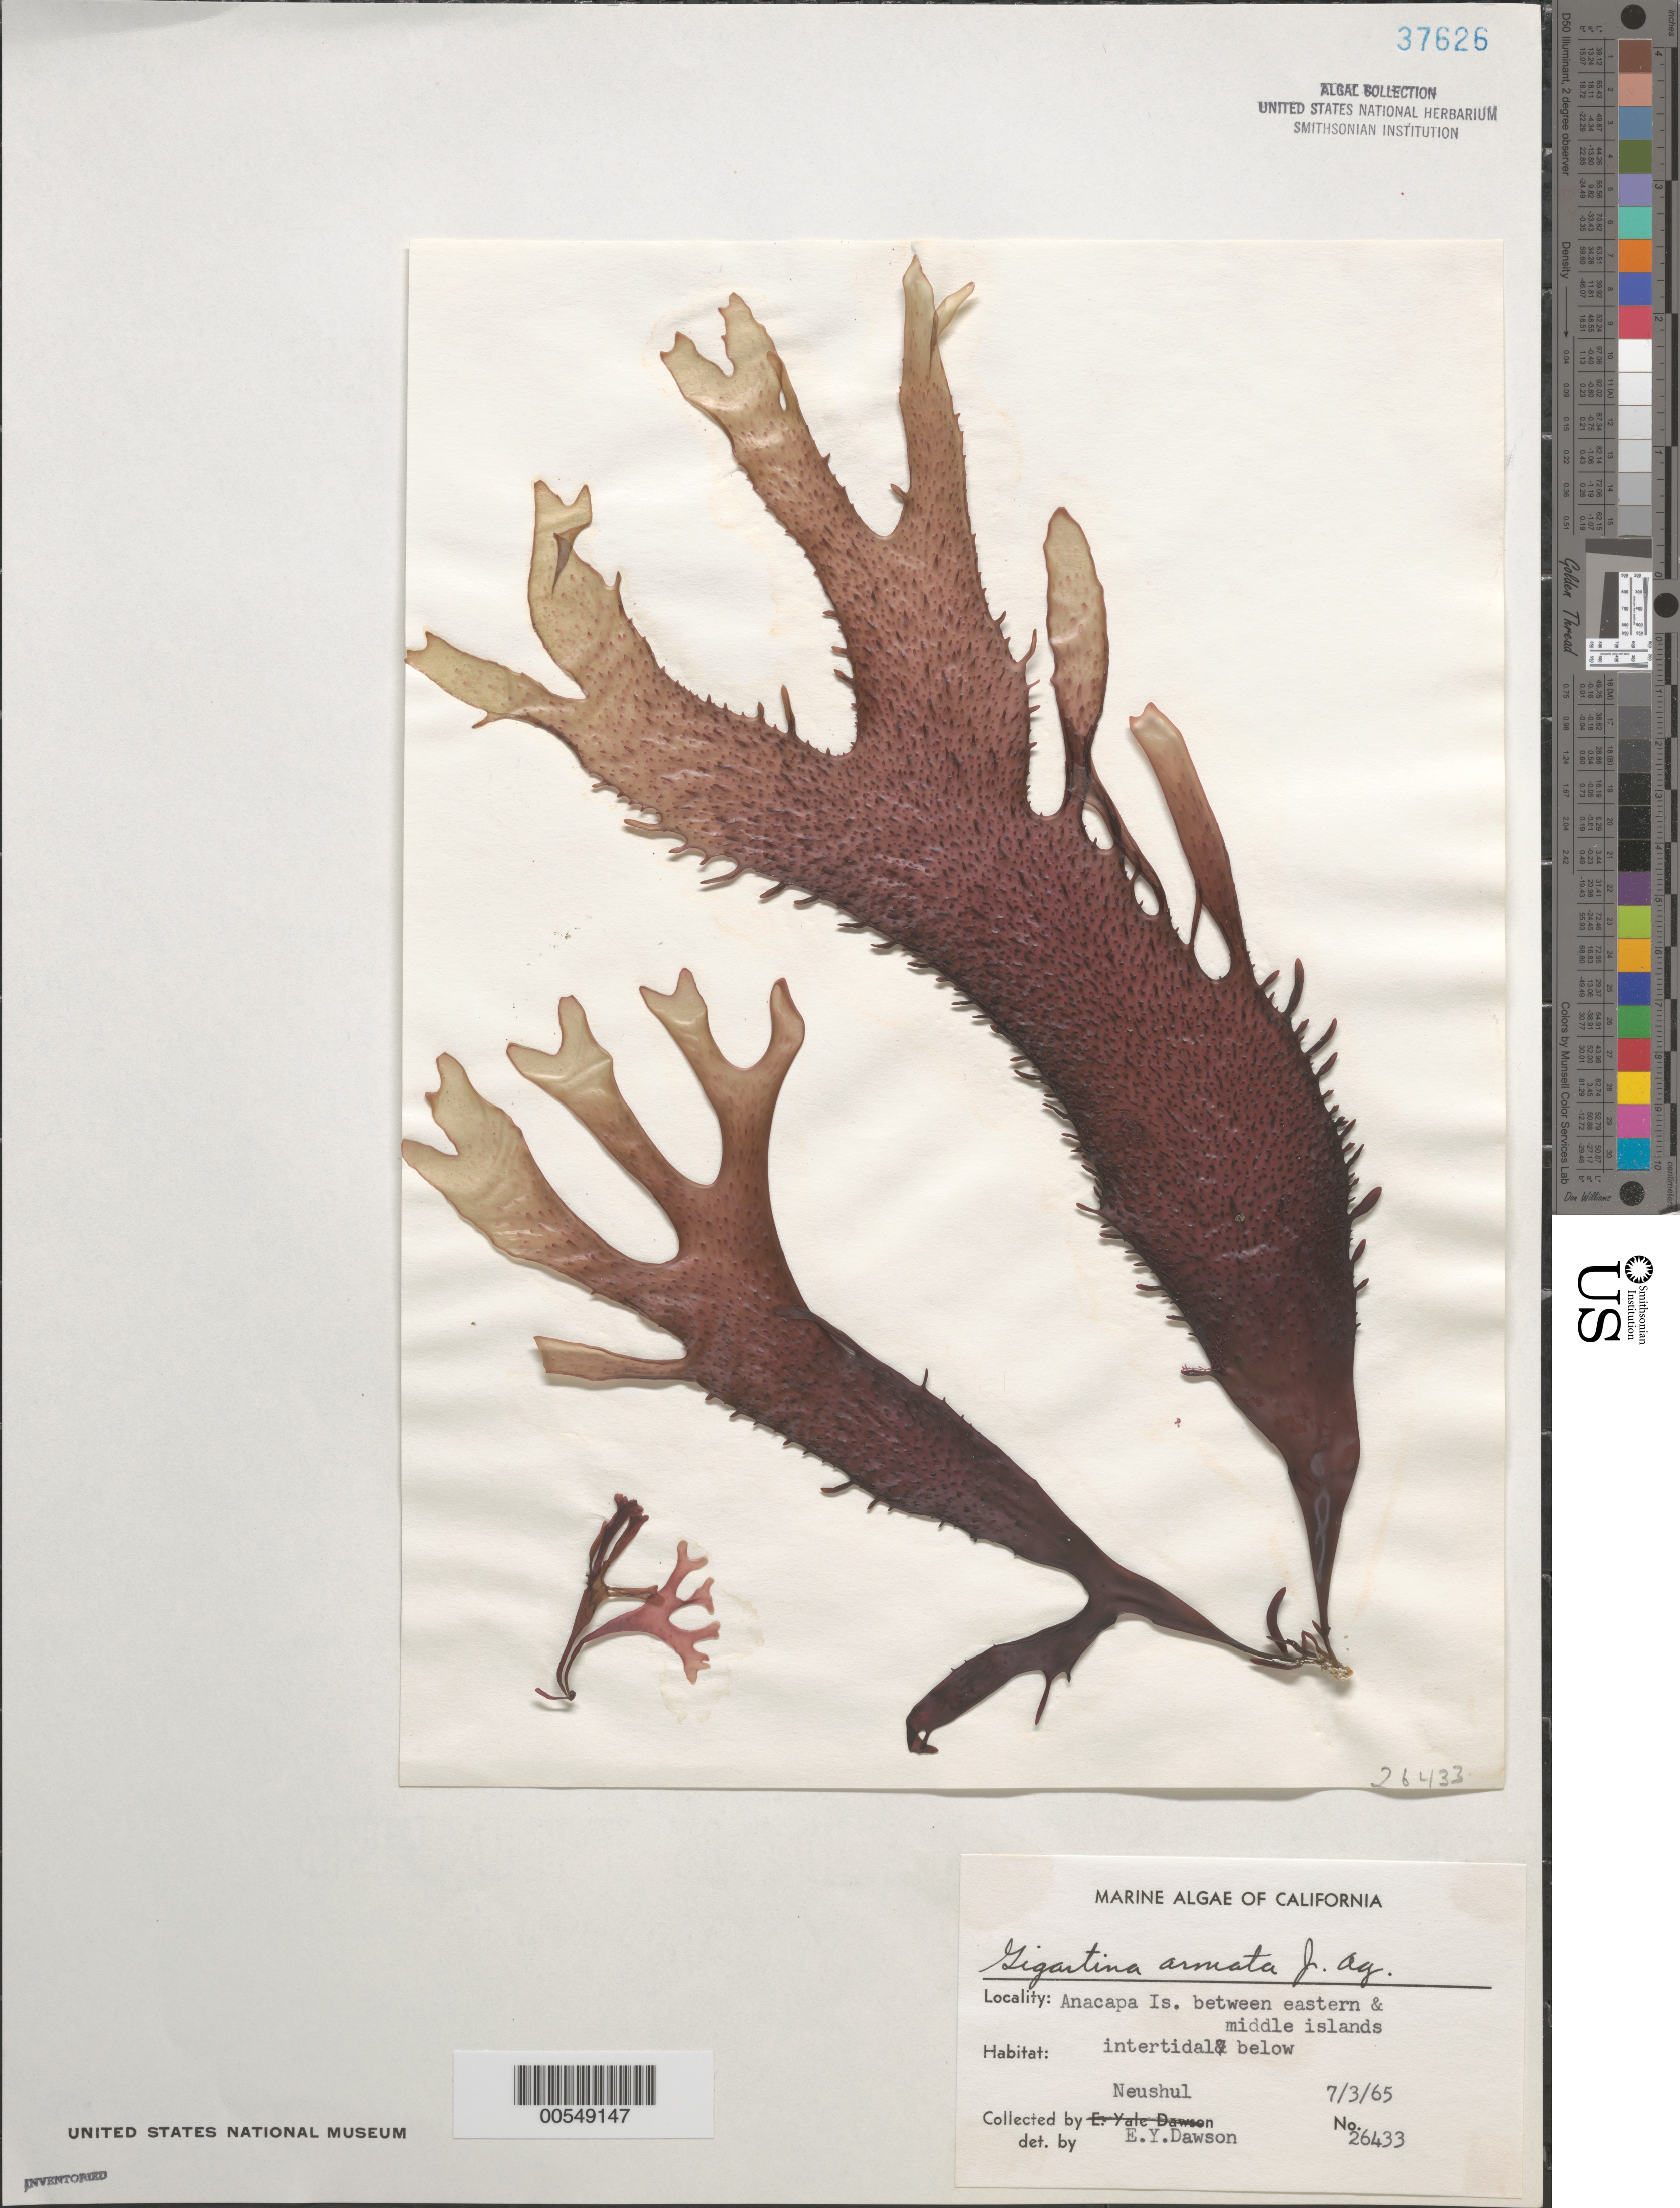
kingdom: Plantae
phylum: Rhodophyta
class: Florideophyceae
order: Gigartinales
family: Gigartinaceae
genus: Chondracanthus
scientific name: Chondracanthus spinosus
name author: (Kütz.) Guiry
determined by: Algae name updating Project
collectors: M. Neushul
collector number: EYD 26433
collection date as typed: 03 Jul 1965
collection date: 1965-07-03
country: United States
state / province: California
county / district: Ventura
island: Anacapa Island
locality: Between eastern and middle islands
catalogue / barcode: US 37626